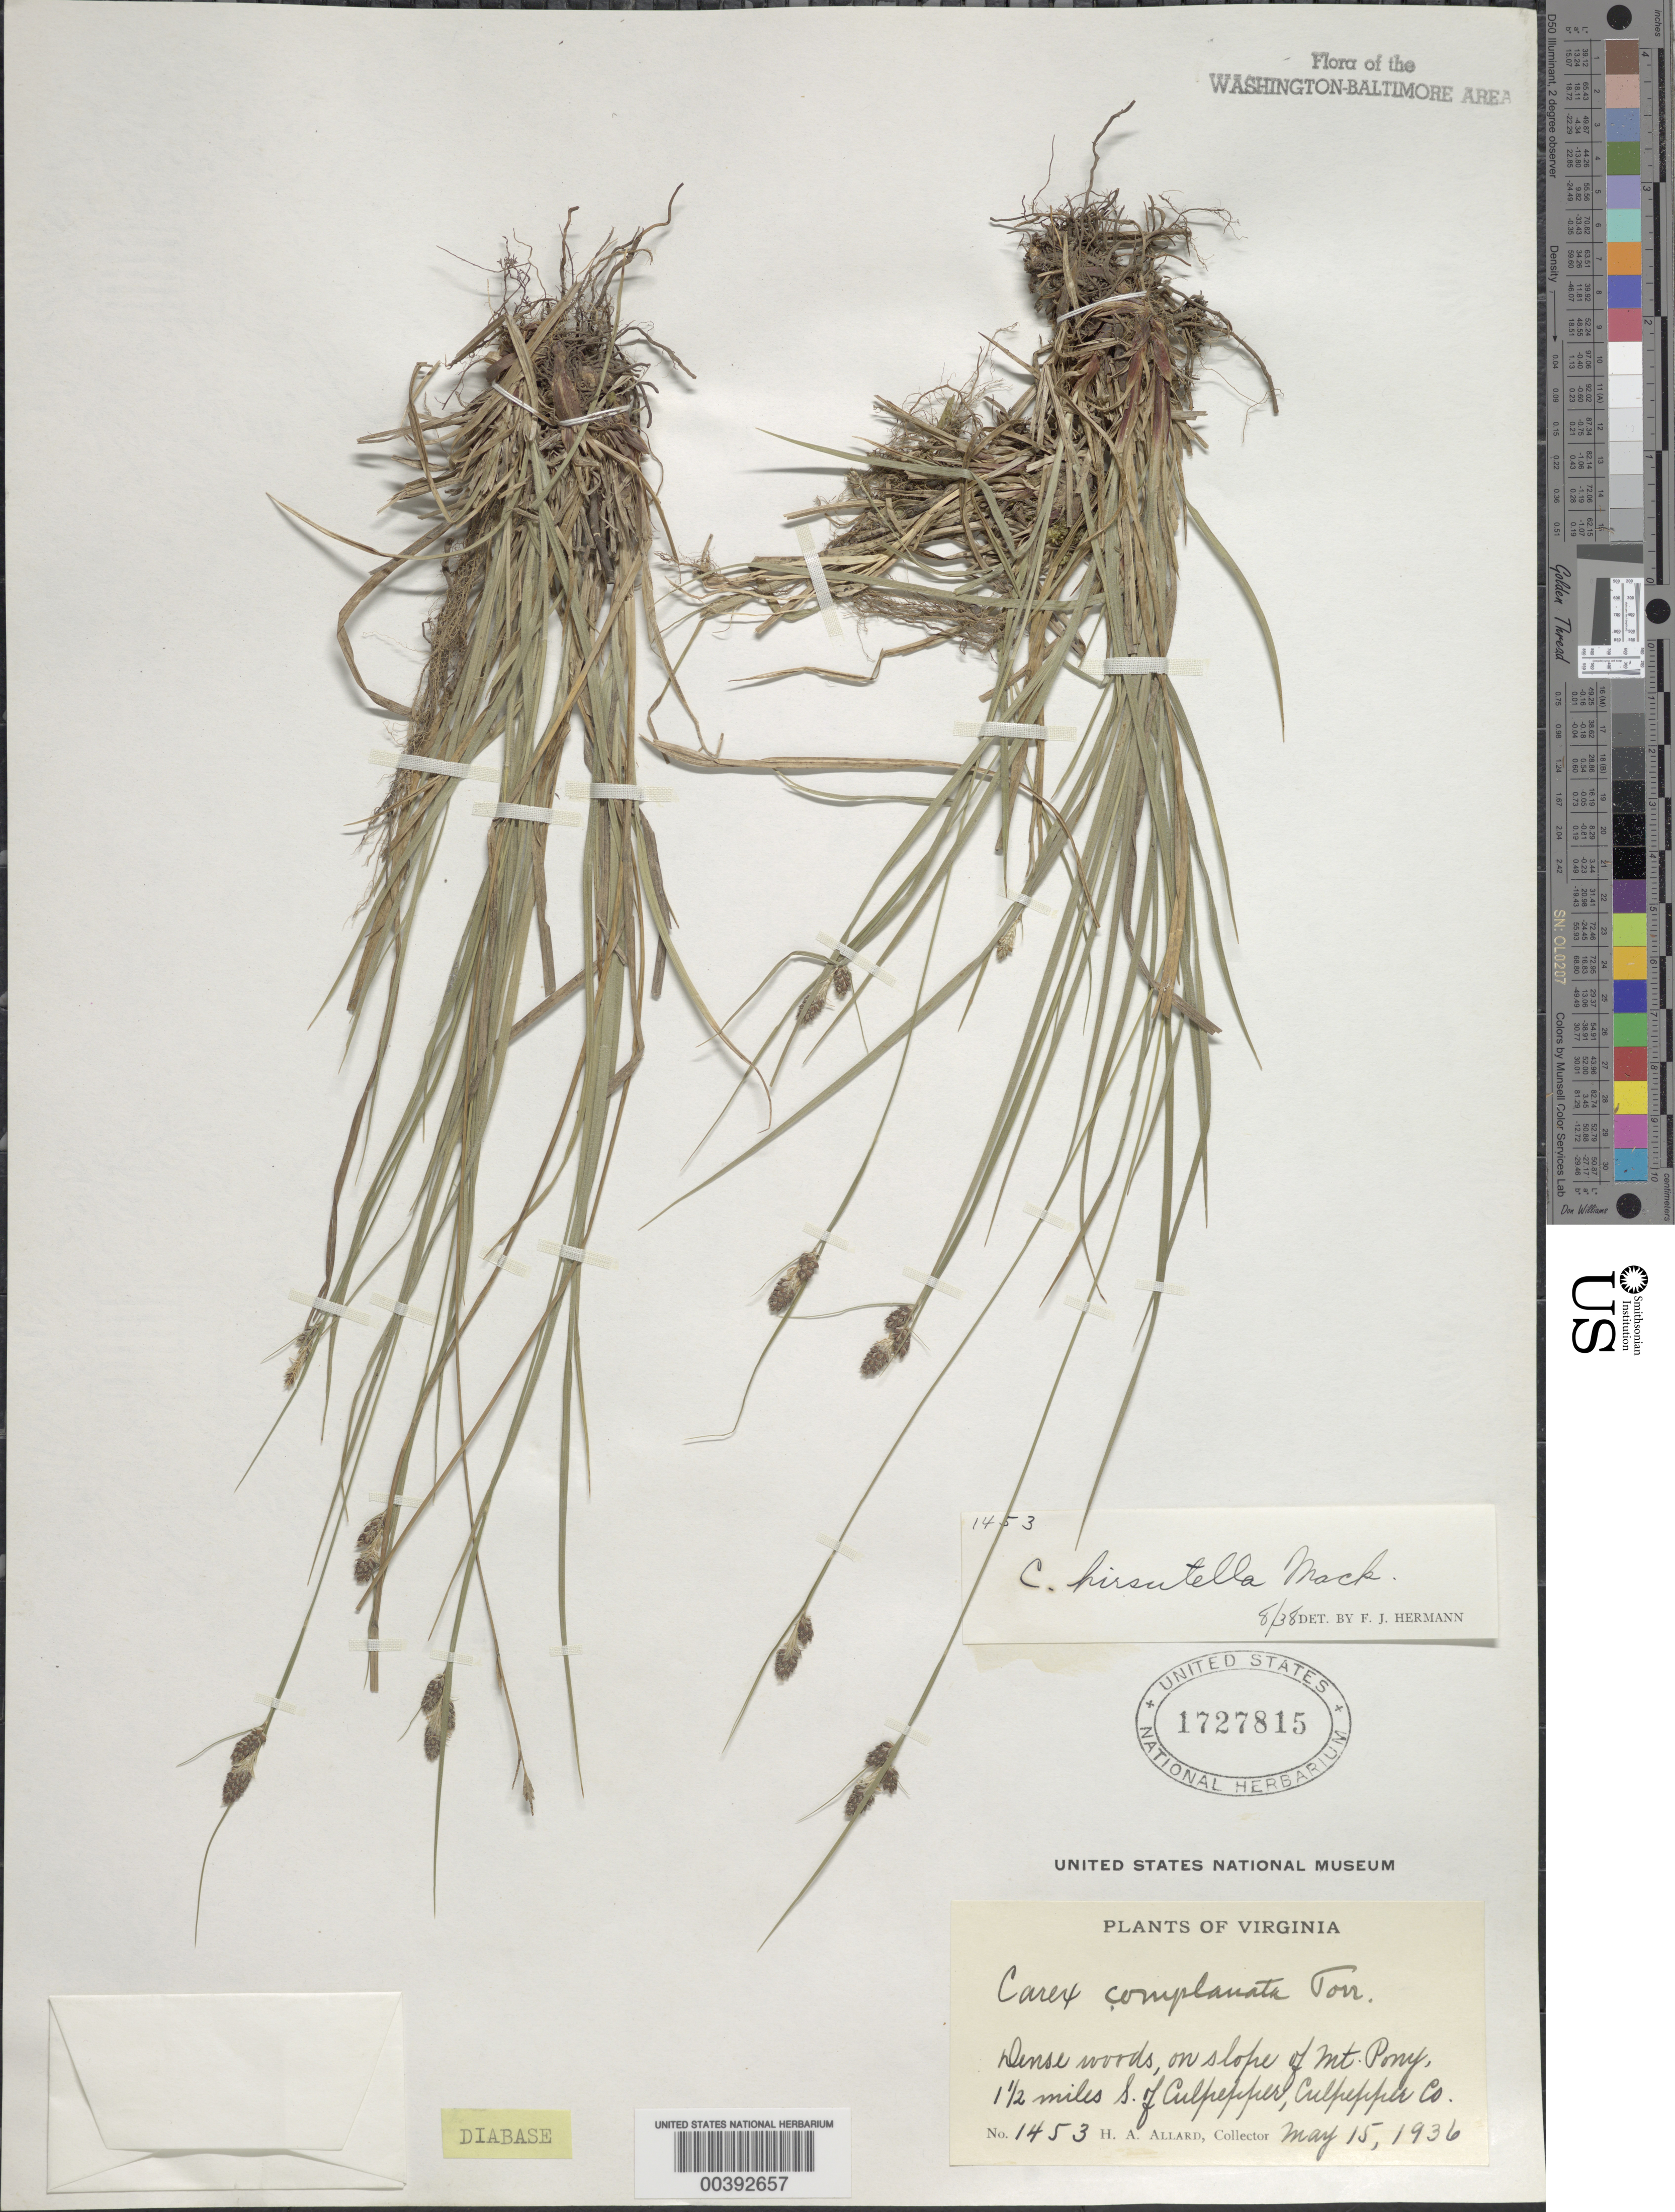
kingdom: Plantae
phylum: Tracheophyta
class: Liliopsida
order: Poales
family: Cyperaceae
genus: Carex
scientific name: Carex hirsutella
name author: Mack.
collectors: H. A. Allard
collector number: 1453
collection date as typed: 15 May 1936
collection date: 1936-05-15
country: United States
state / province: Virginia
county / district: Culpeper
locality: Mount Pony, south of Culpepper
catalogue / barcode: US 1727815